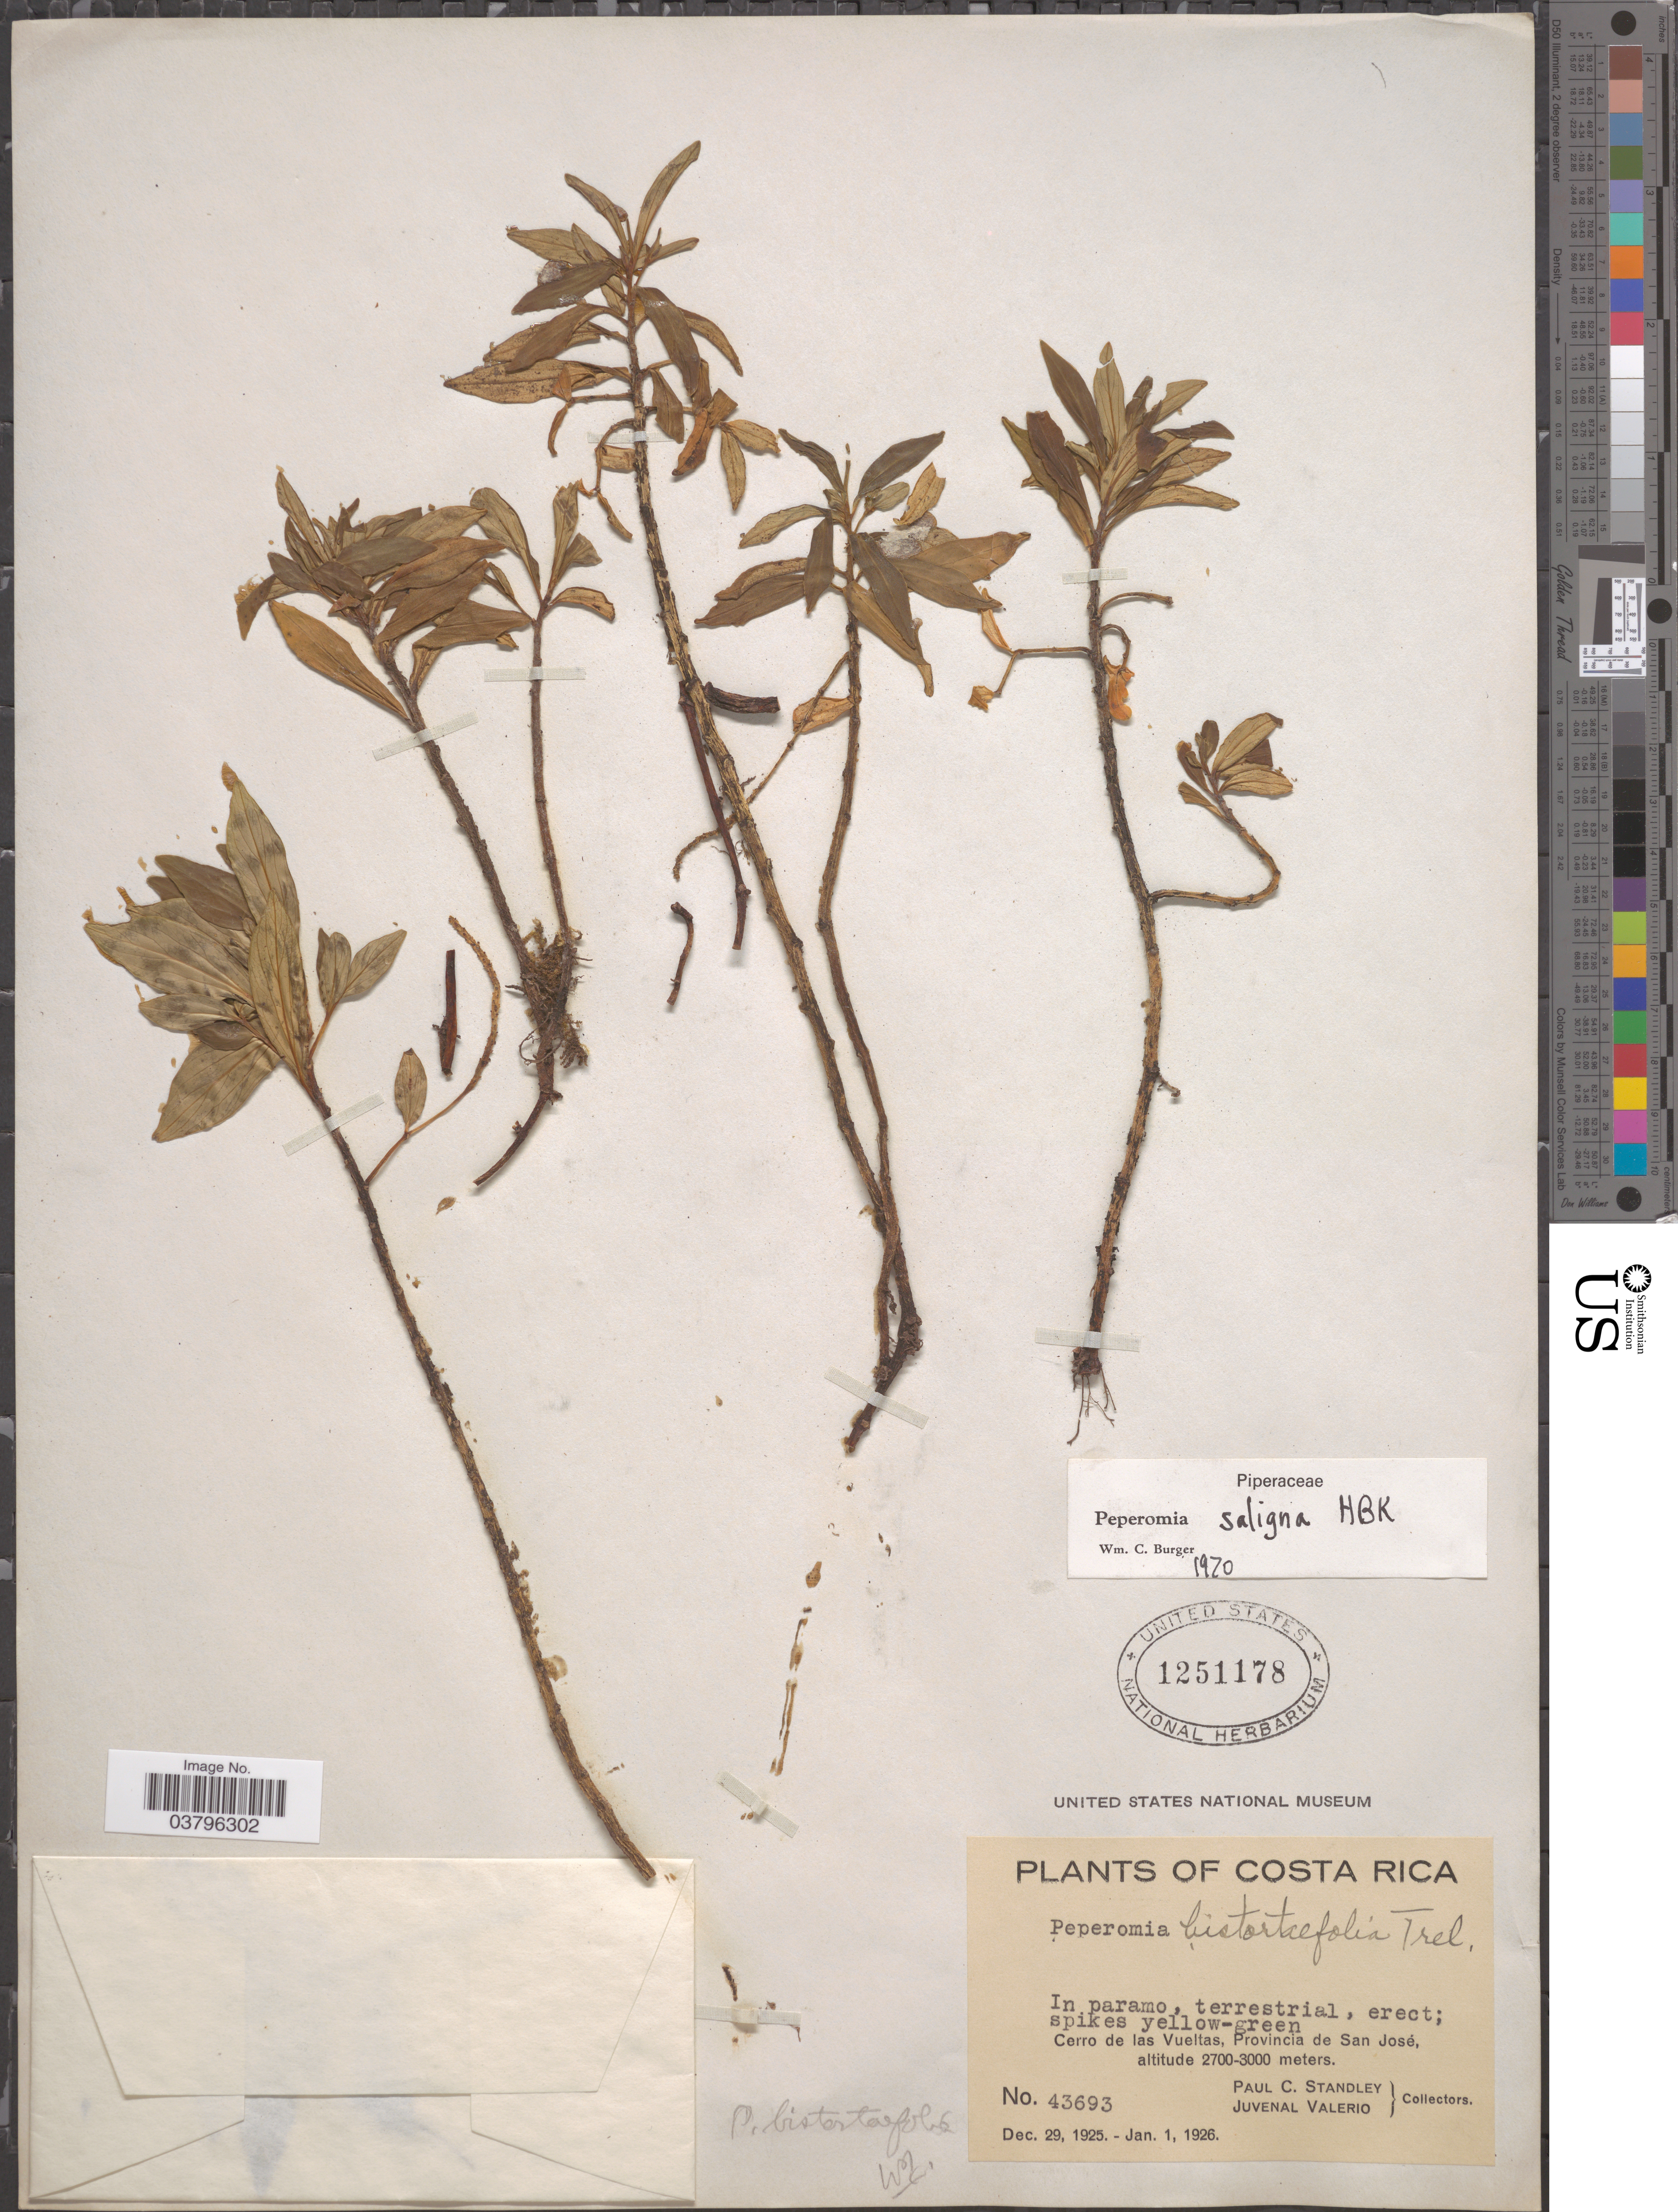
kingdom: Plantae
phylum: Tracheophyta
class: Magnoliopsida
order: Piperales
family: Piperaceae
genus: Peperomia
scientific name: Peperomia saligna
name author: Kunth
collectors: P. C. Standley & J. Valerio R.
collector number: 43693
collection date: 1925-12-29/1926-01-01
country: Costa Rica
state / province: San José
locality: Cerro de las Vueltas.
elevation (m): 2700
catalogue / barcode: US 1251178